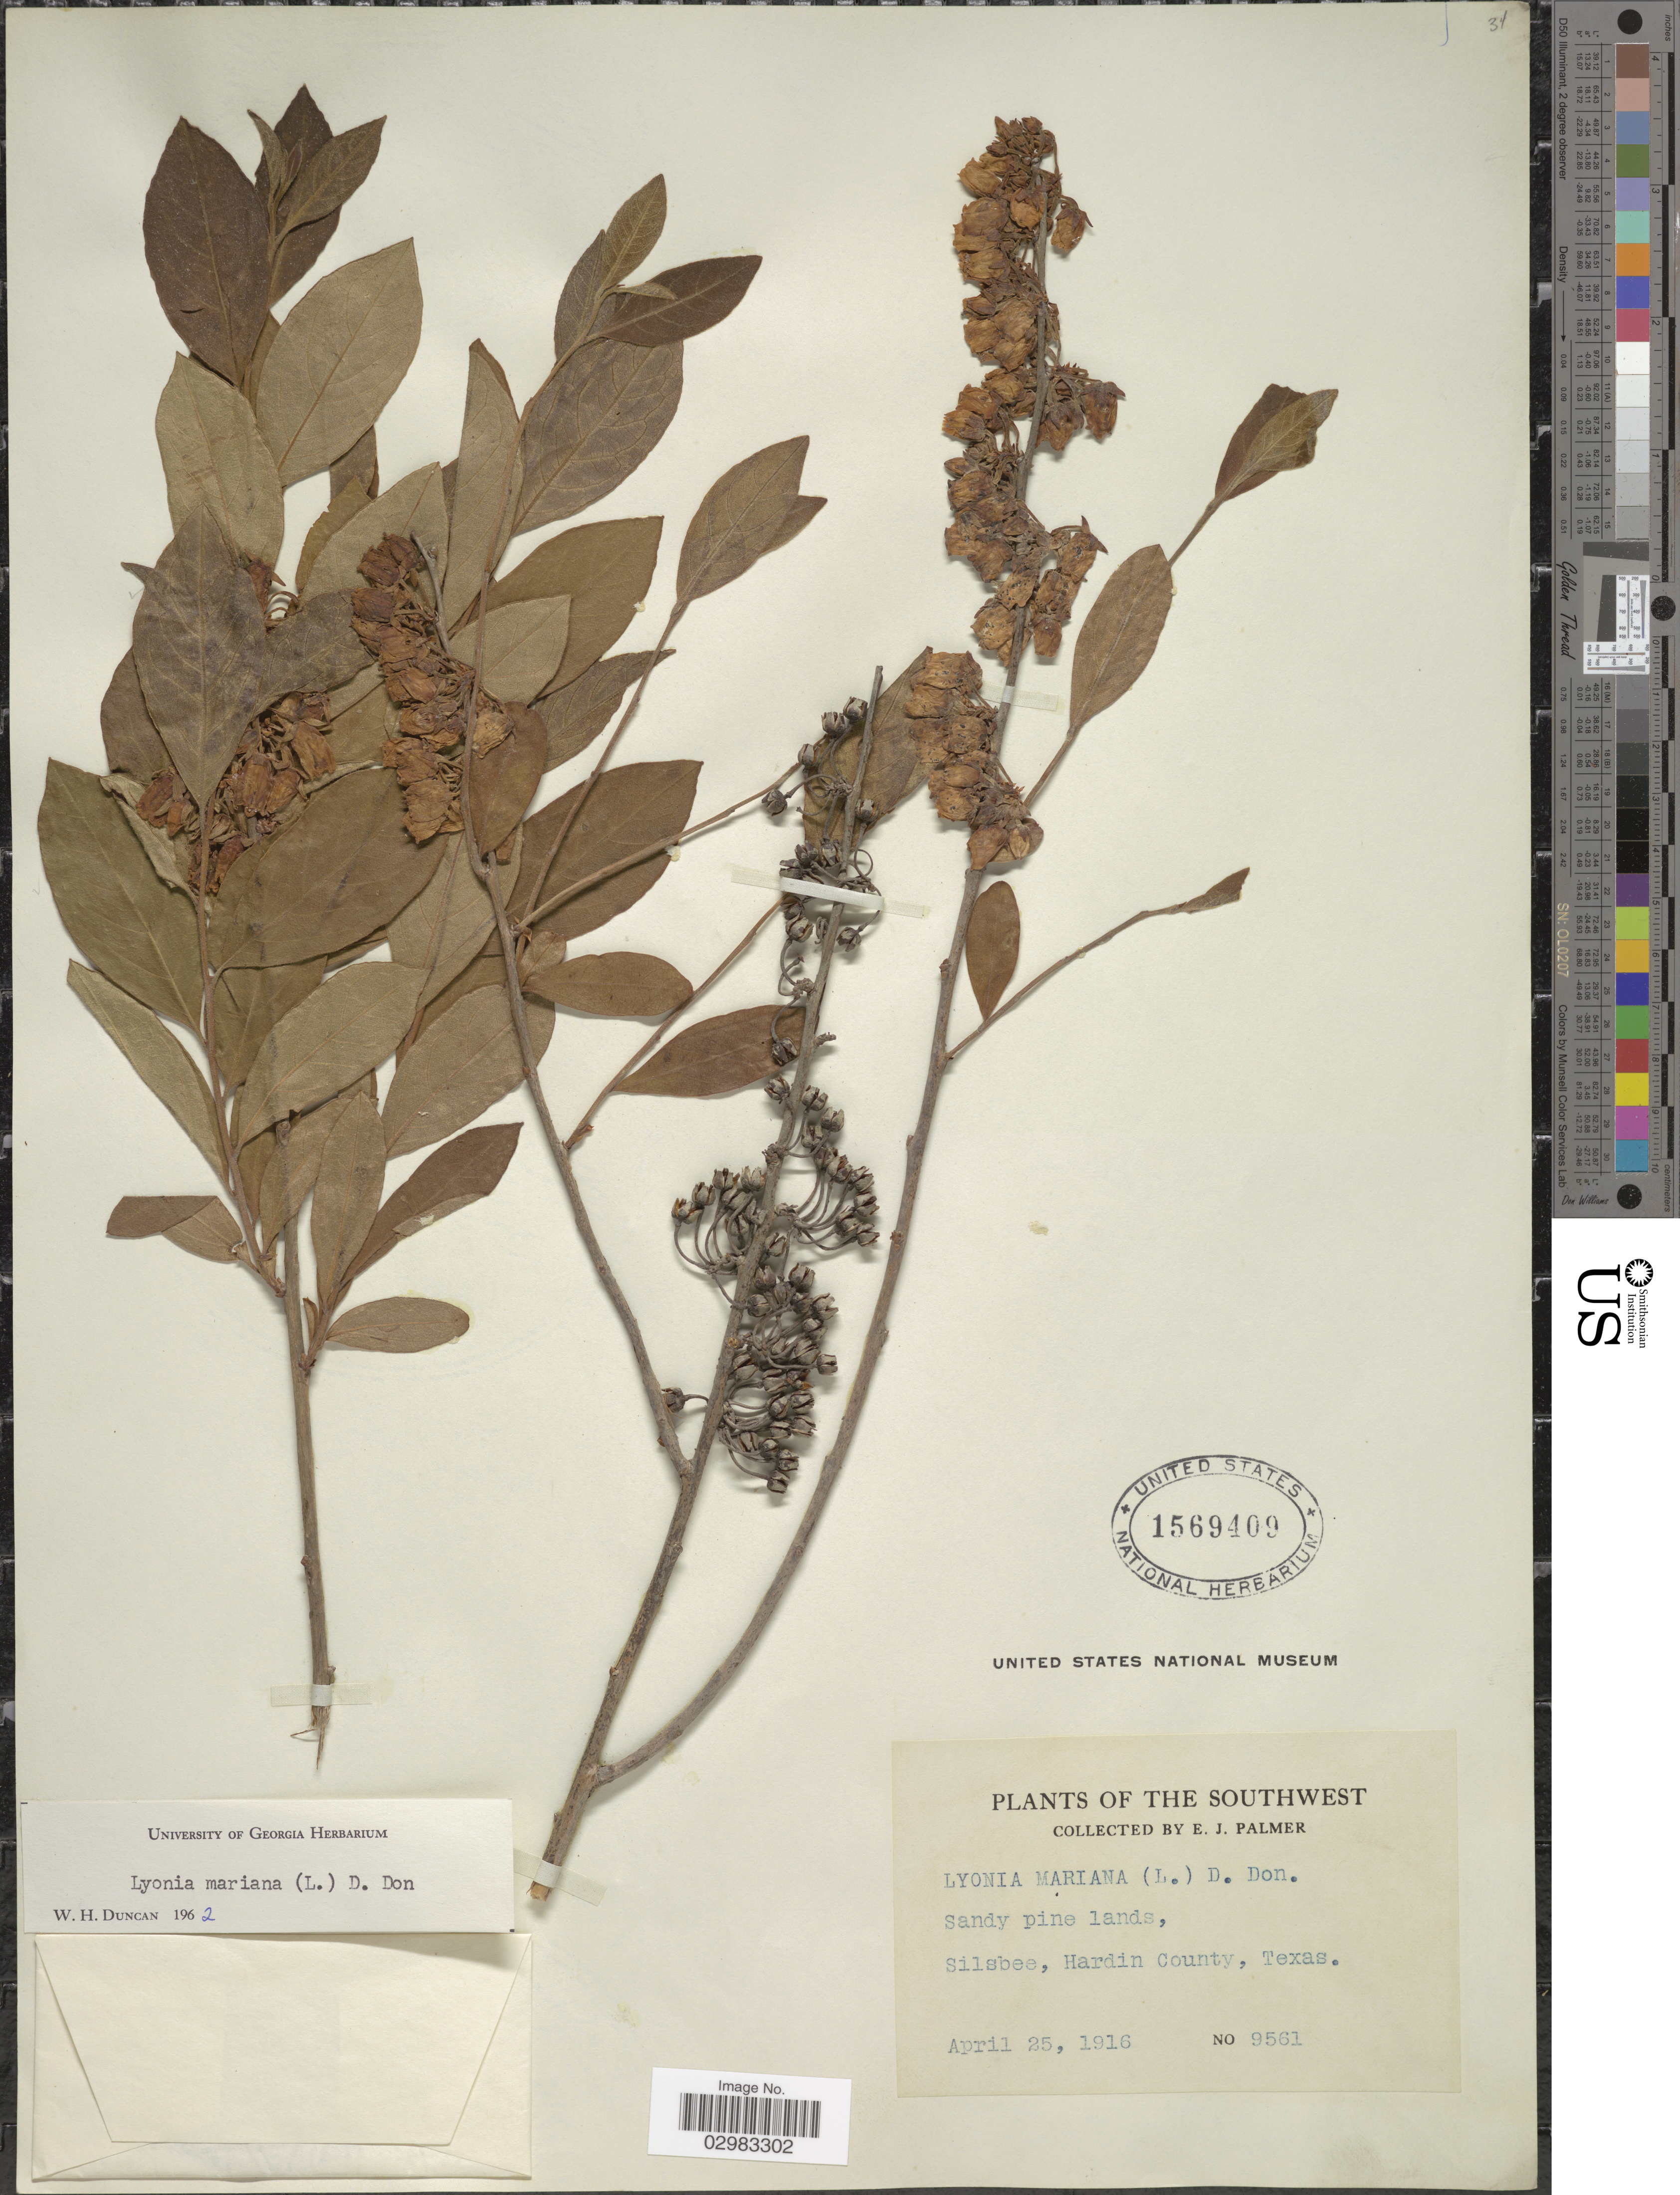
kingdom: Plantae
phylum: Tracheophyta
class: Magnoliopsida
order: Ericales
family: Ericaceae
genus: Lyonia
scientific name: Lyonia mariana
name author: (L.) D. Don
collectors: E. J. Palmer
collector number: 9561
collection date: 1916-04-25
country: United States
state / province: Texas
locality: Southwest. Silsbee, Hardin County.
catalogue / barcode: US 1569409